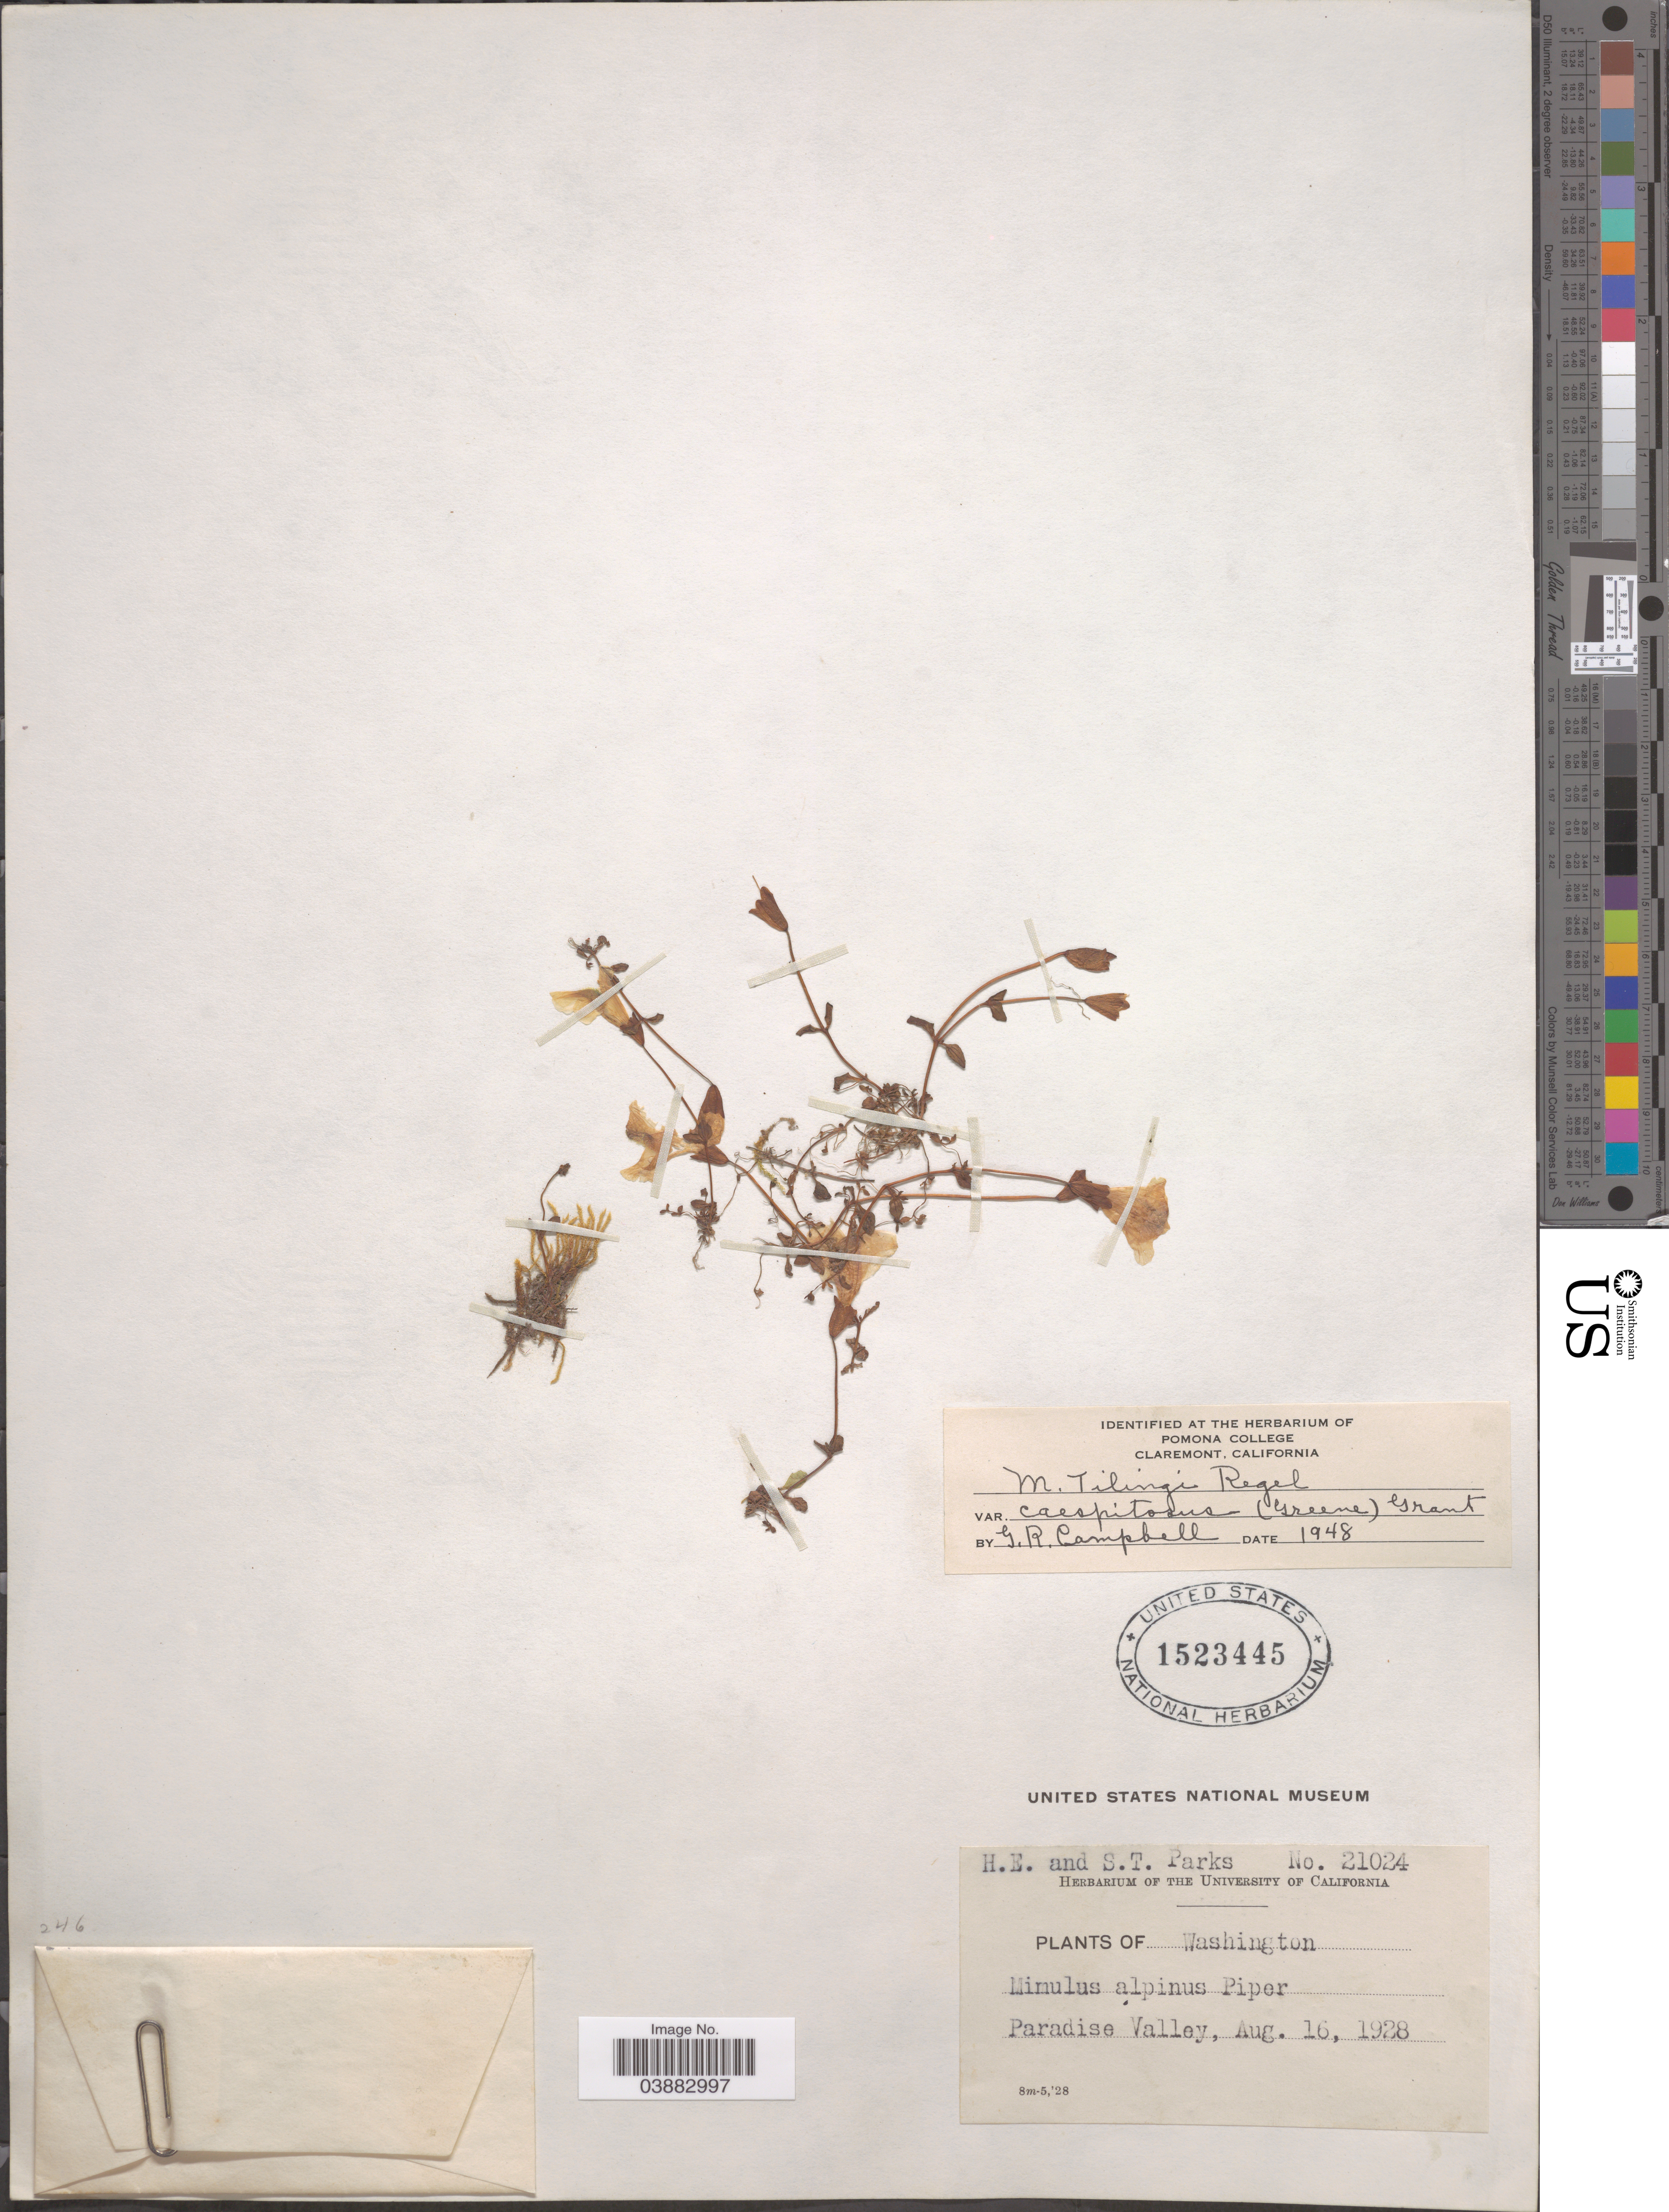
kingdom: Plantae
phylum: Tracheophyta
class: Magnoliopsida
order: Lamiales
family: Phrymaceae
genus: Mimulus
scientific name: Mimulus tilingii var. caespitosus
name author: (Greene) A.L. Grant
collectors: H. E. Parks & S. Parks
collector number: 21024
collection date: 1928-08-16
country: United States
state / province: Washington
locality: Paradise Valley.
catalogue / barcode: US 1523445